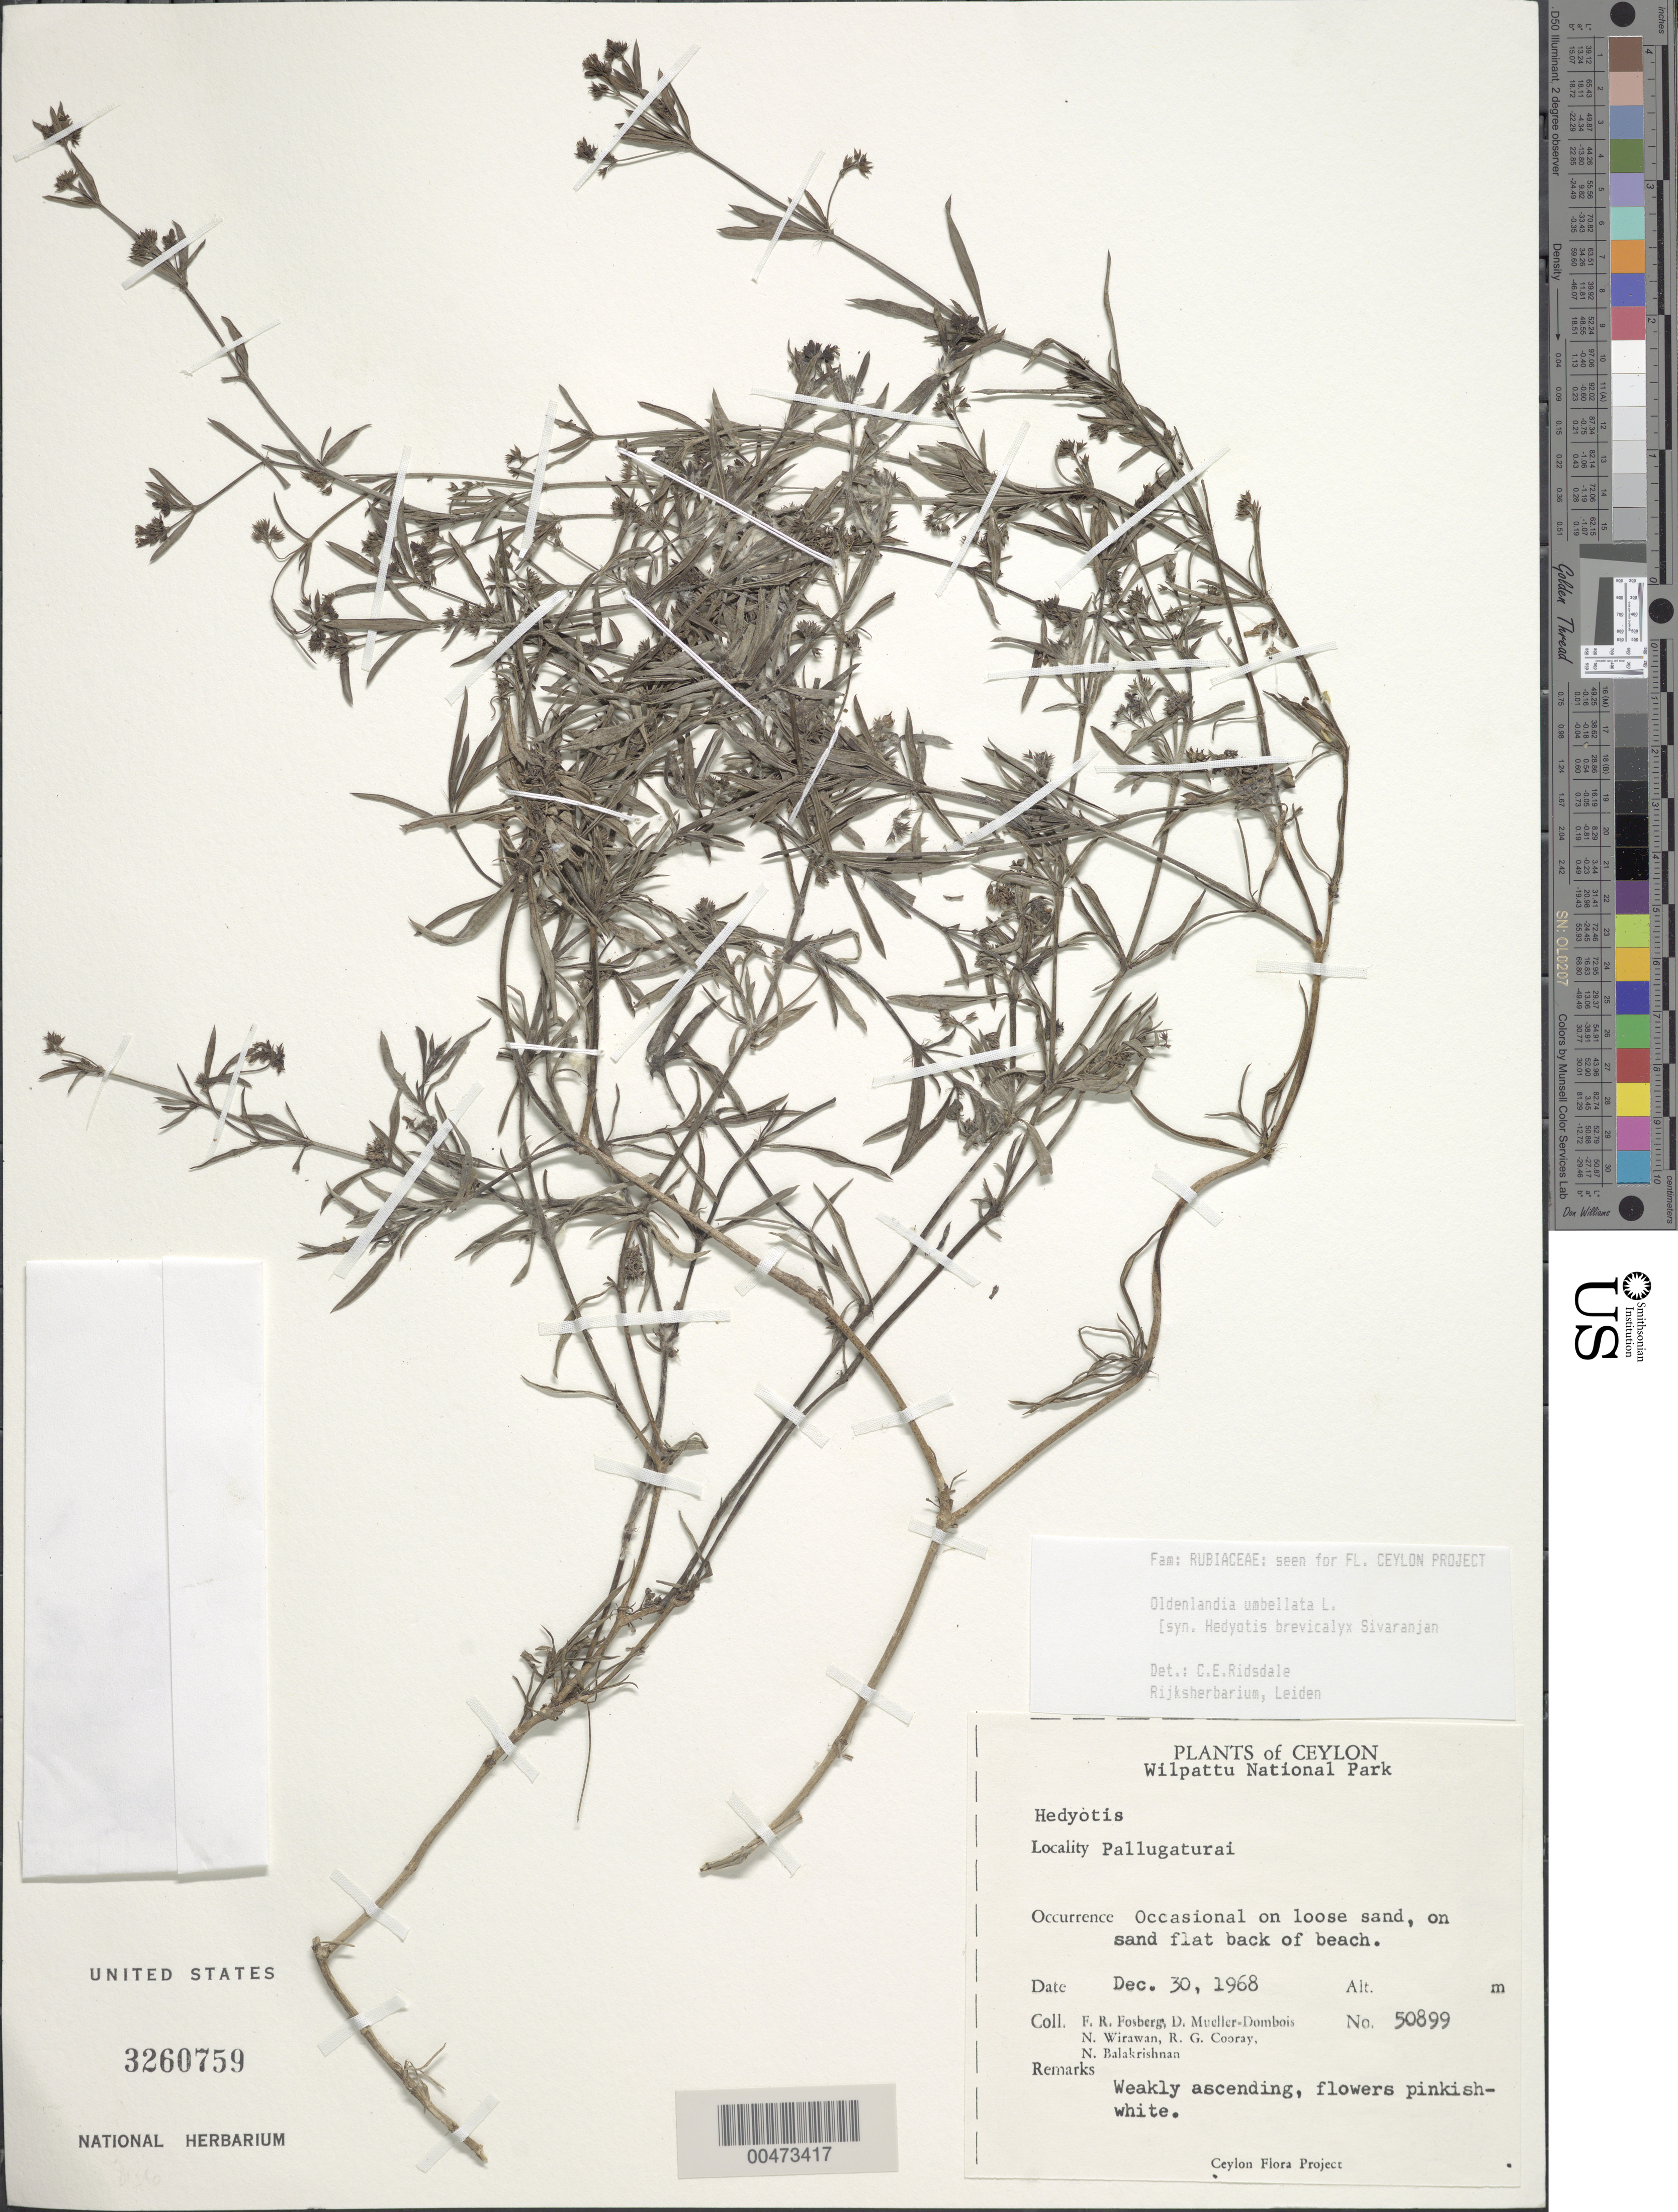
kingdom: Plantae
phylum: Tracheophyta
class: Magnoliopsida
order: Gentianales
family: Rubiaceae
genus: Oldenlandia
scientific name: Oldenlandia umbellata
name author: L.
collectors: F. R. Fosberg, D. Mueller-Dombois & N. Wirawan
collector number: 50899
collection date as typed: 30 Dec 1968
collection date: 1968-12-30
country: Sri Lanka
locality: Wilpattu National Park, Pallugaturai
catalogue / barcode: US 3260759